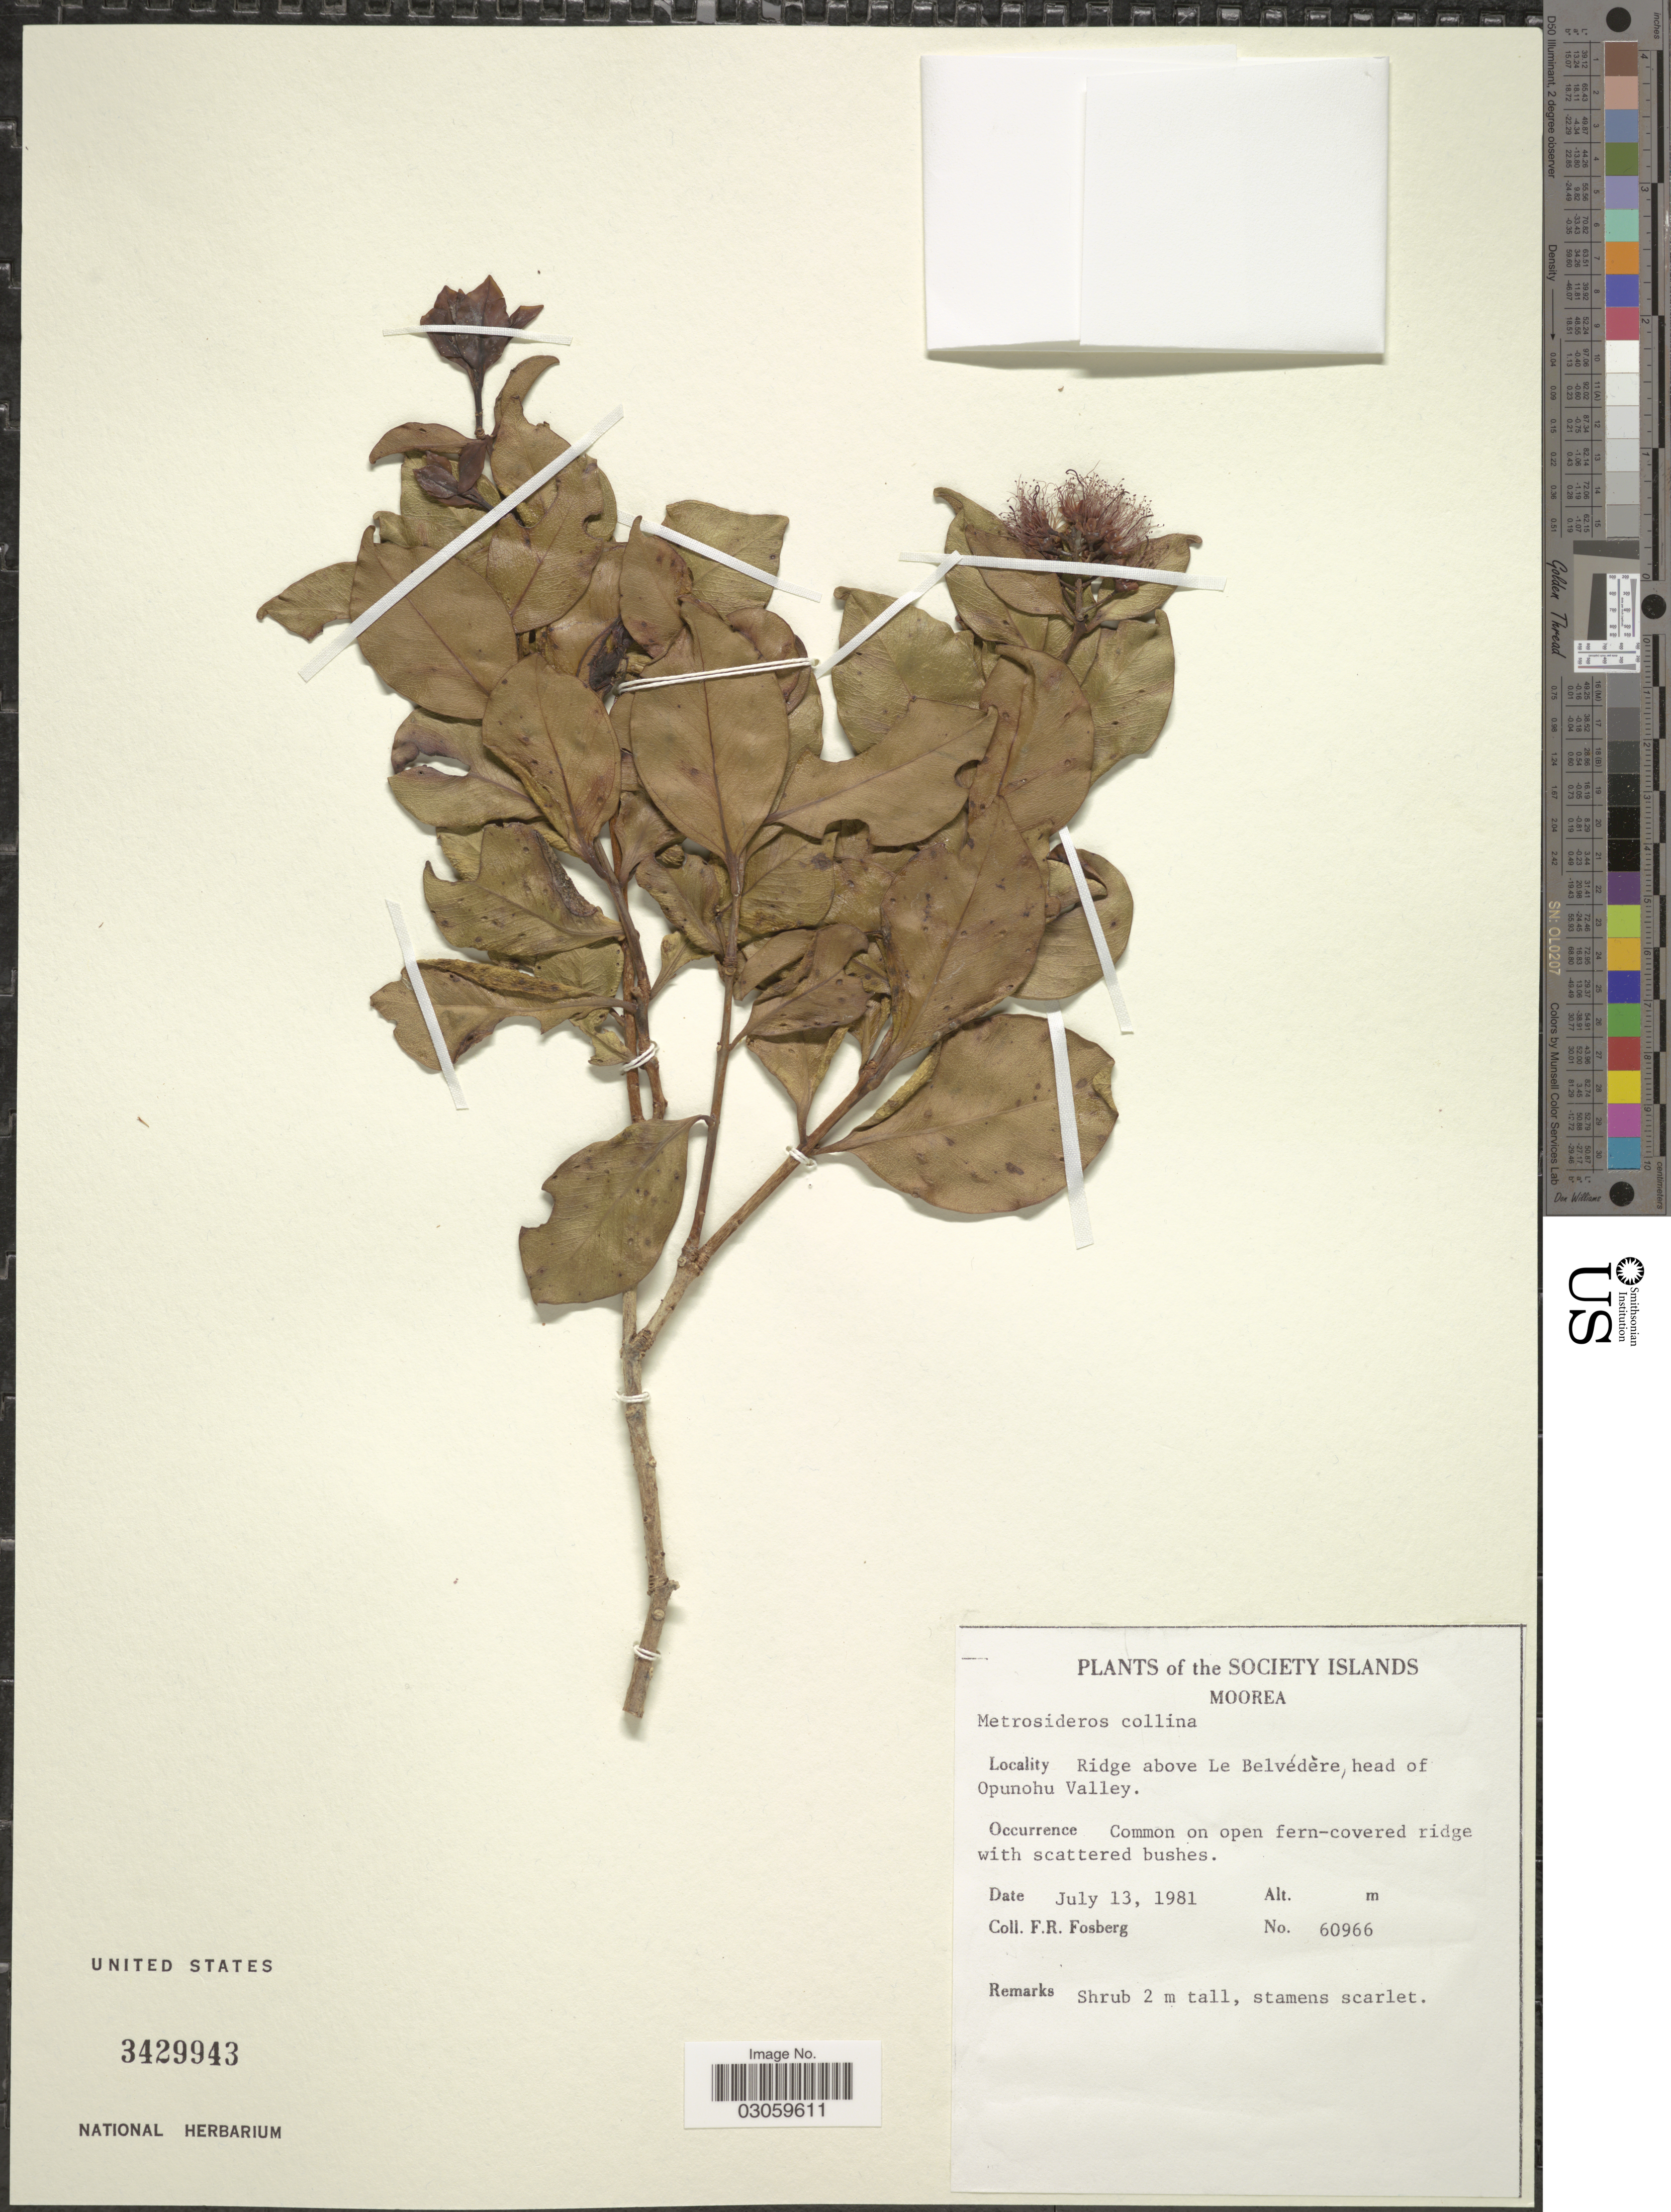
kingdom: Plantae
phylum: Tracheophyta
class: Magnoliopsida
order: Myrtales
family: Myrtaceae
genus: Metrosideros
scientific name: Metrosideros collina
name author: (J.R. Forst. & G. Forst.) A. Gray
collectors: F. R. Fosberg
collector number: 60966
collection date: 1981-07-13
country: French Polynesia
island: Moorea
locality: Society Islands. Moorea. Ridge above La Belvédère, head of Opunohu Valley.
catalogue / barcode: US 3429943